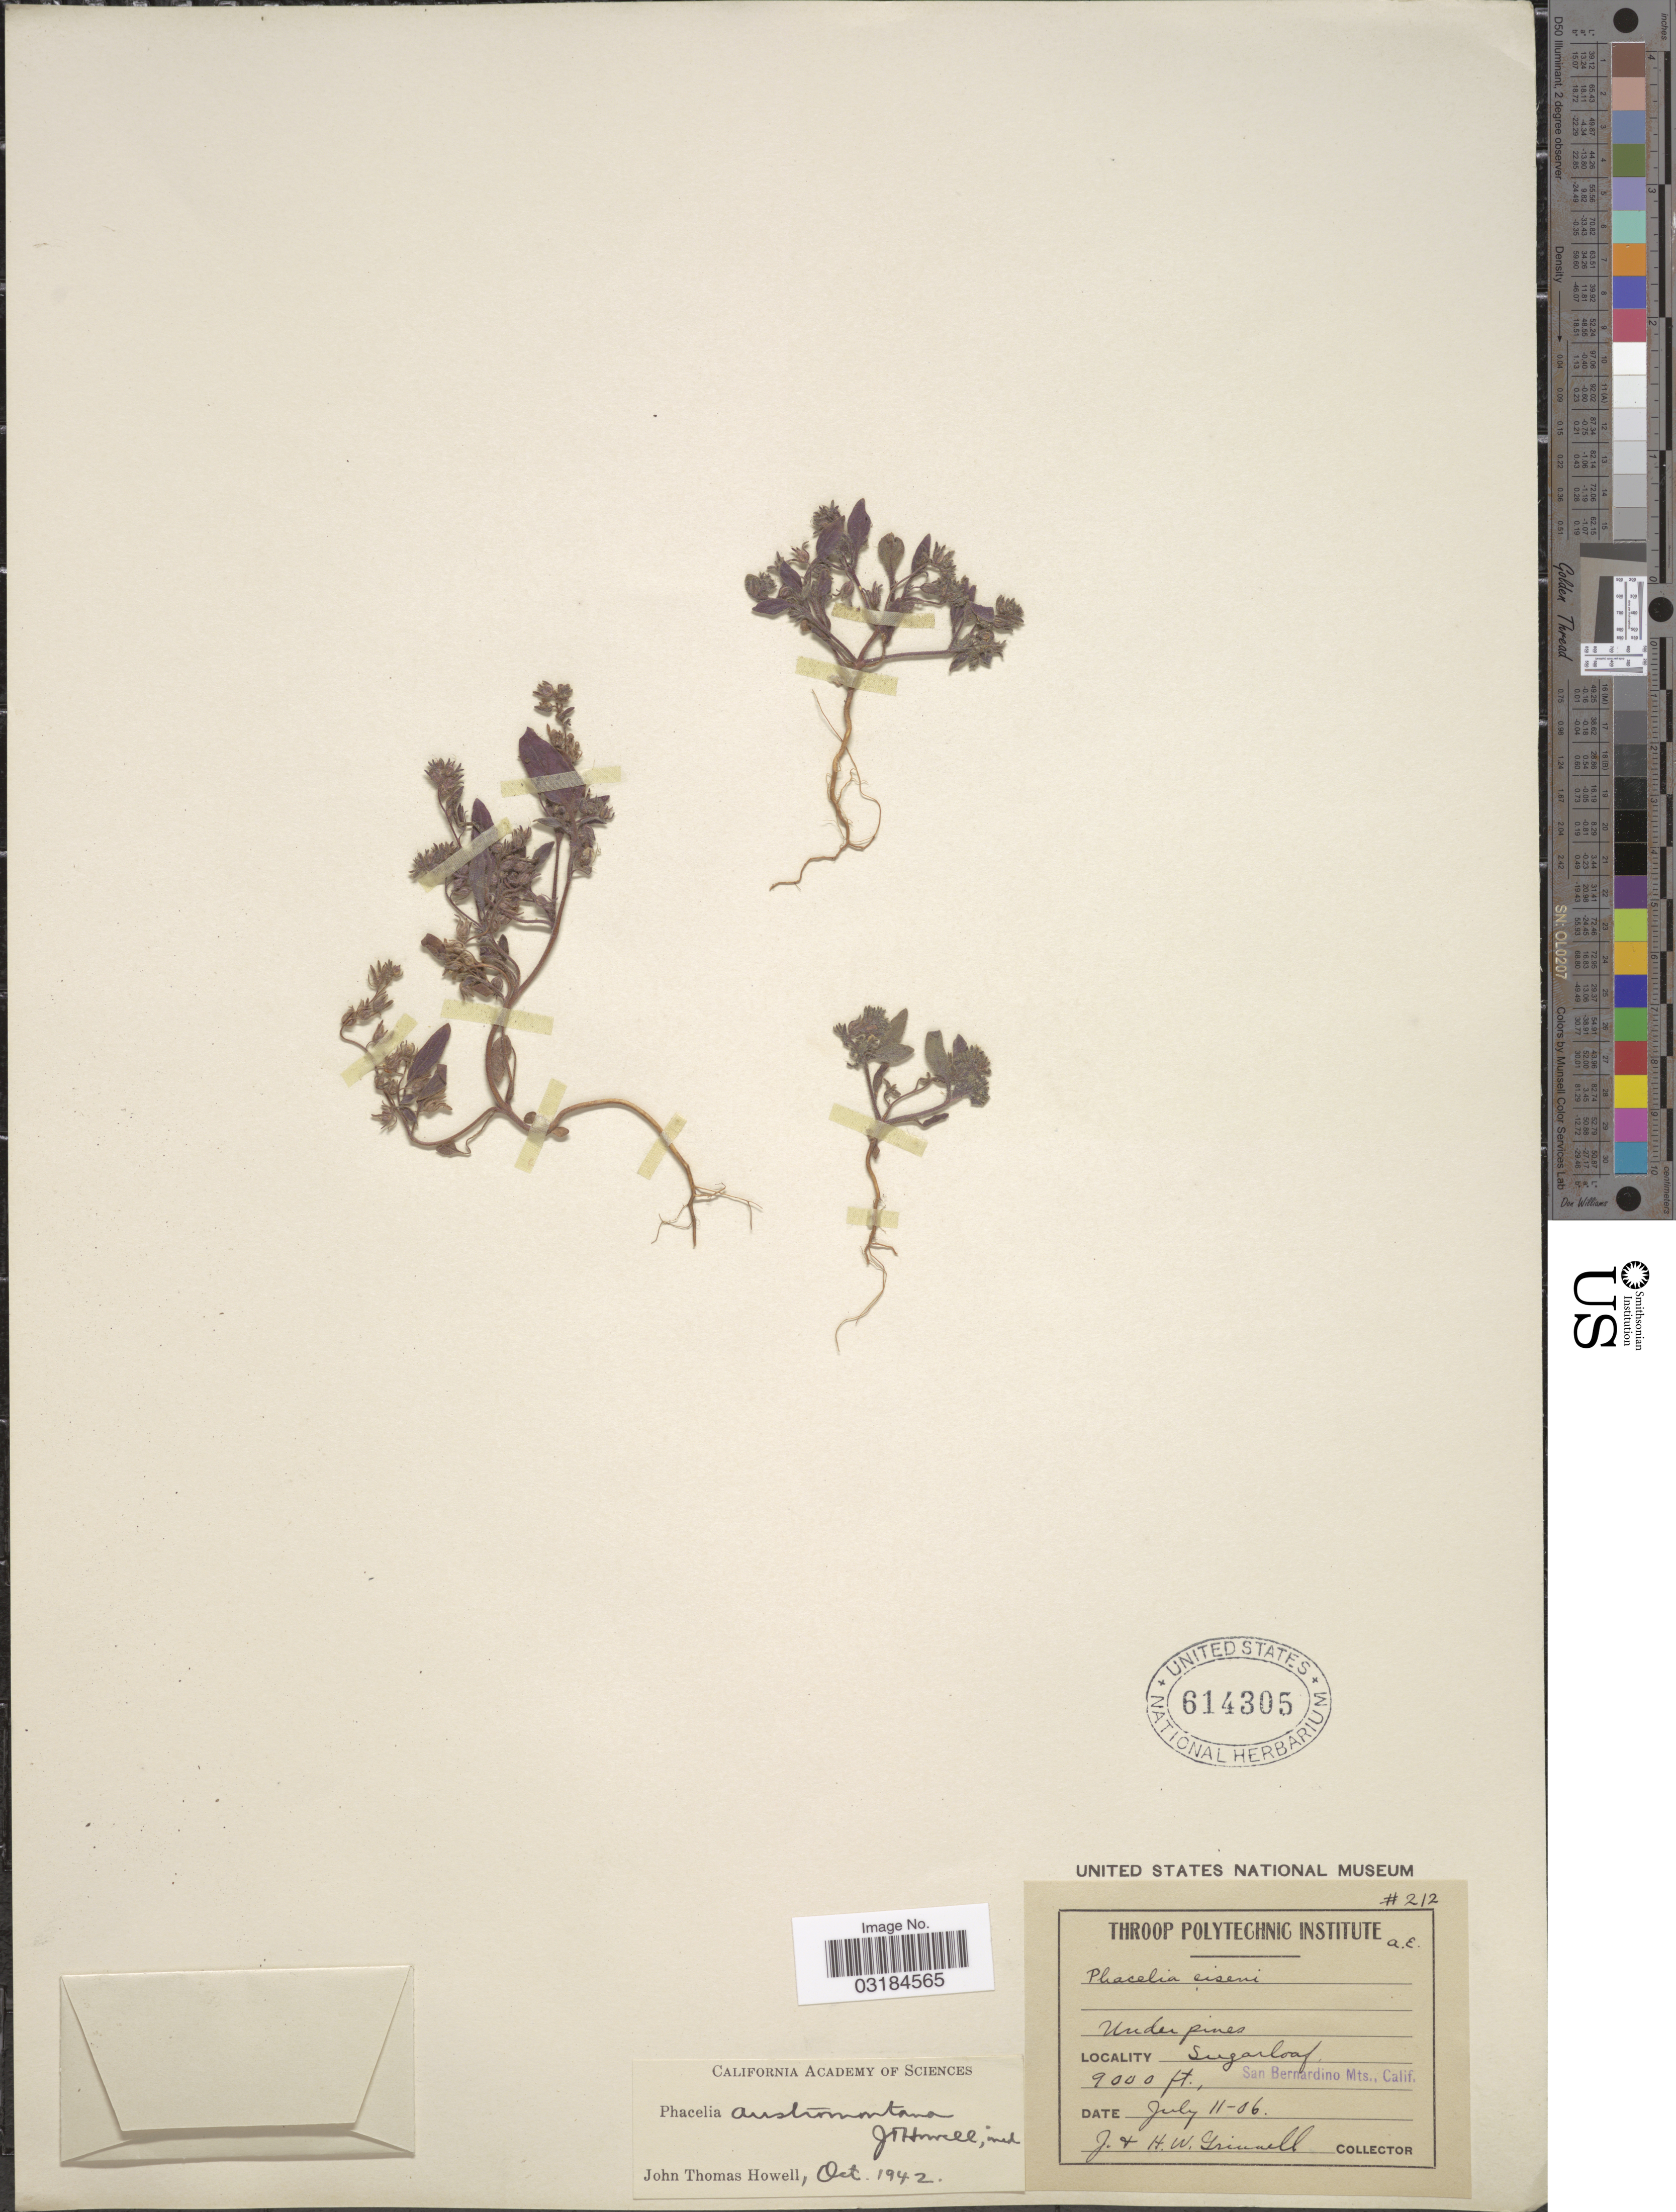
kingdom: Plantae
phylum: Tracheophyta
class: Magnoliopsida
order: Boraginales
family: Hydrophyllaceae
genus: Phacelia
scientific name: Phacelia austromontana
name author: J.T. Howell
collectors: J. Grinnell & H. Grinnell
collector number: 212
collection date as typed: Transcribed d/m/y: 11/7/6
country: United States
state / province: California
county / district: San Bernardino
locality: Sugarloaf. San Bernardino Mts.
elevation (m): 2743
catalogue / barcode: US 614305